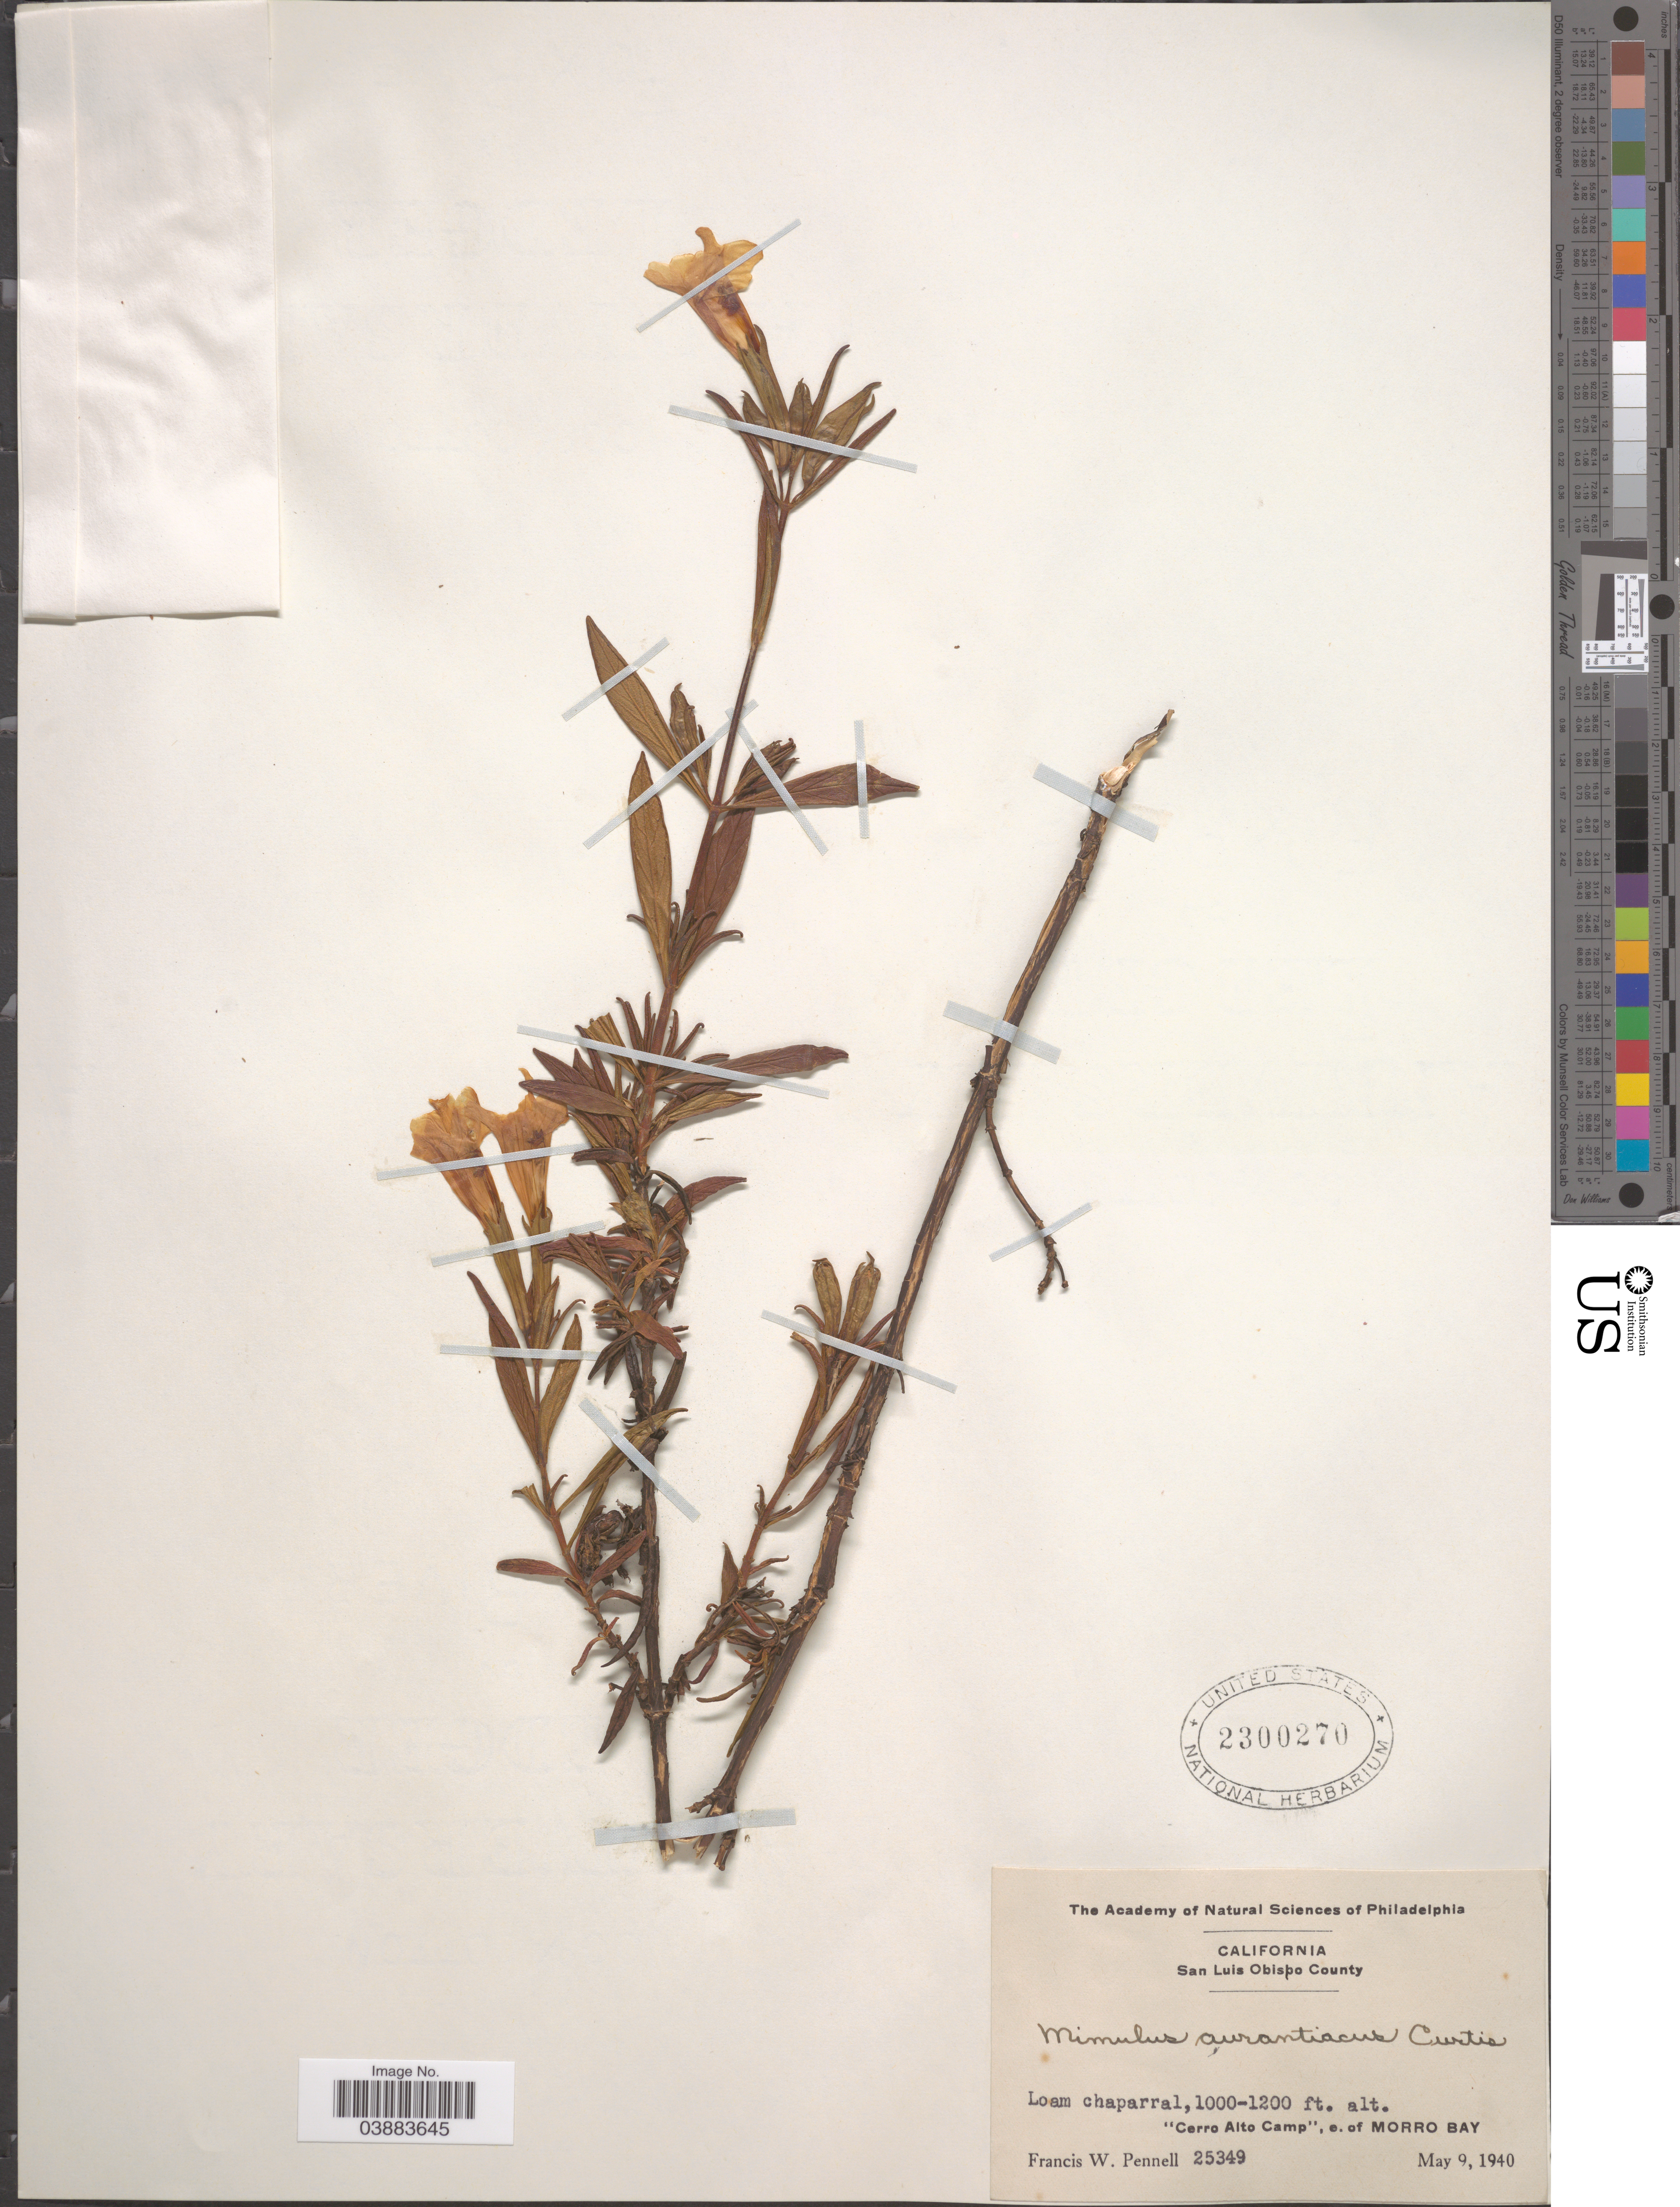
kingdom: Plantae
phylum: Tracheophyta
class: Magnoliopsida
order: Lamiales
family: Phrymaceae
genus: Diplacus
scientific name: Diplacus aurantiacus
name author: (Curtis) Jeps.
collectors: F. W. Pennell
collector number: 25349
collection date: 1940-05-09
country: United States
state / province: California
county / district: San Luis Obispo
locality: San Luis Obispo County. Loam chaparral. "Cerro Alto Camp", e. of Morro Bay.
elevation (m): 305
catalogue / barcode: US 2300270